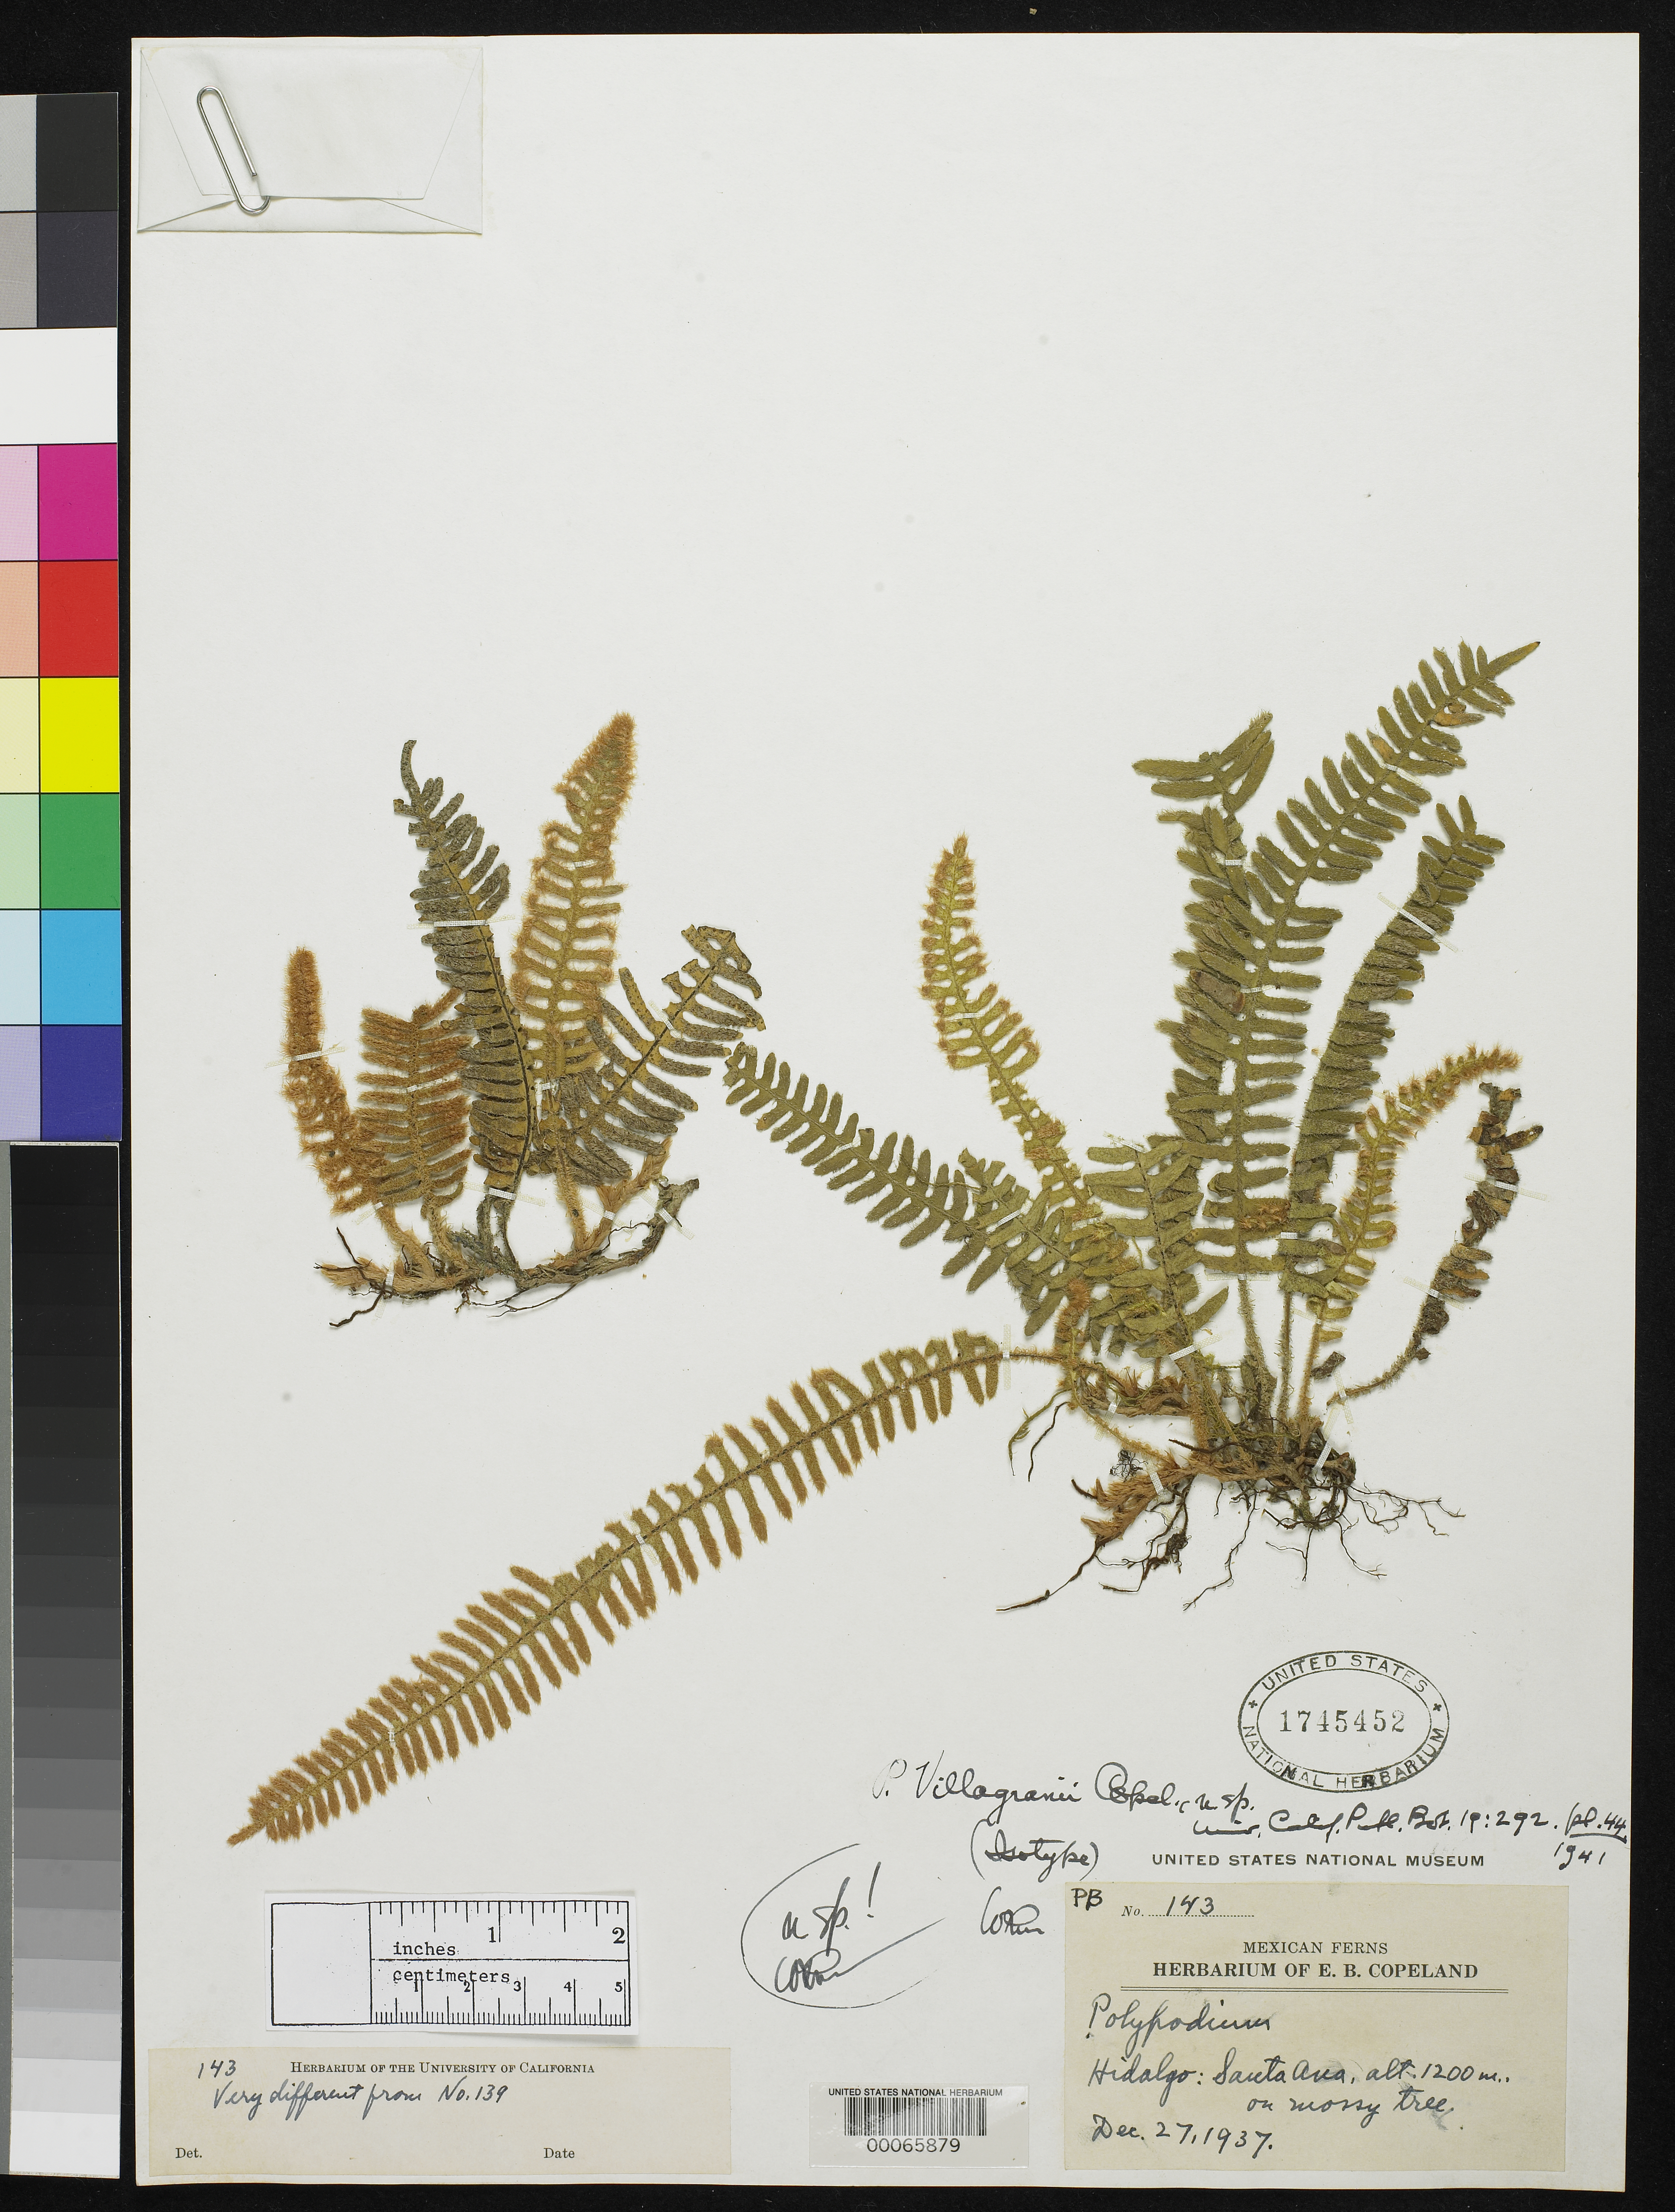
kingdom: Plantae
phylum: Tracheophyta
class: Polypodiopsida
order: Polypodiales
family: Polypodiaceae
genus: Polypodium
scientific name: Polypodium villagranii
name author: Copel.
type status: Type Collection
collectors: E. B. Copeland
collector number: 143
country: Mexico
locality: E of Monserrat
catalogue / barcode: US 1745452